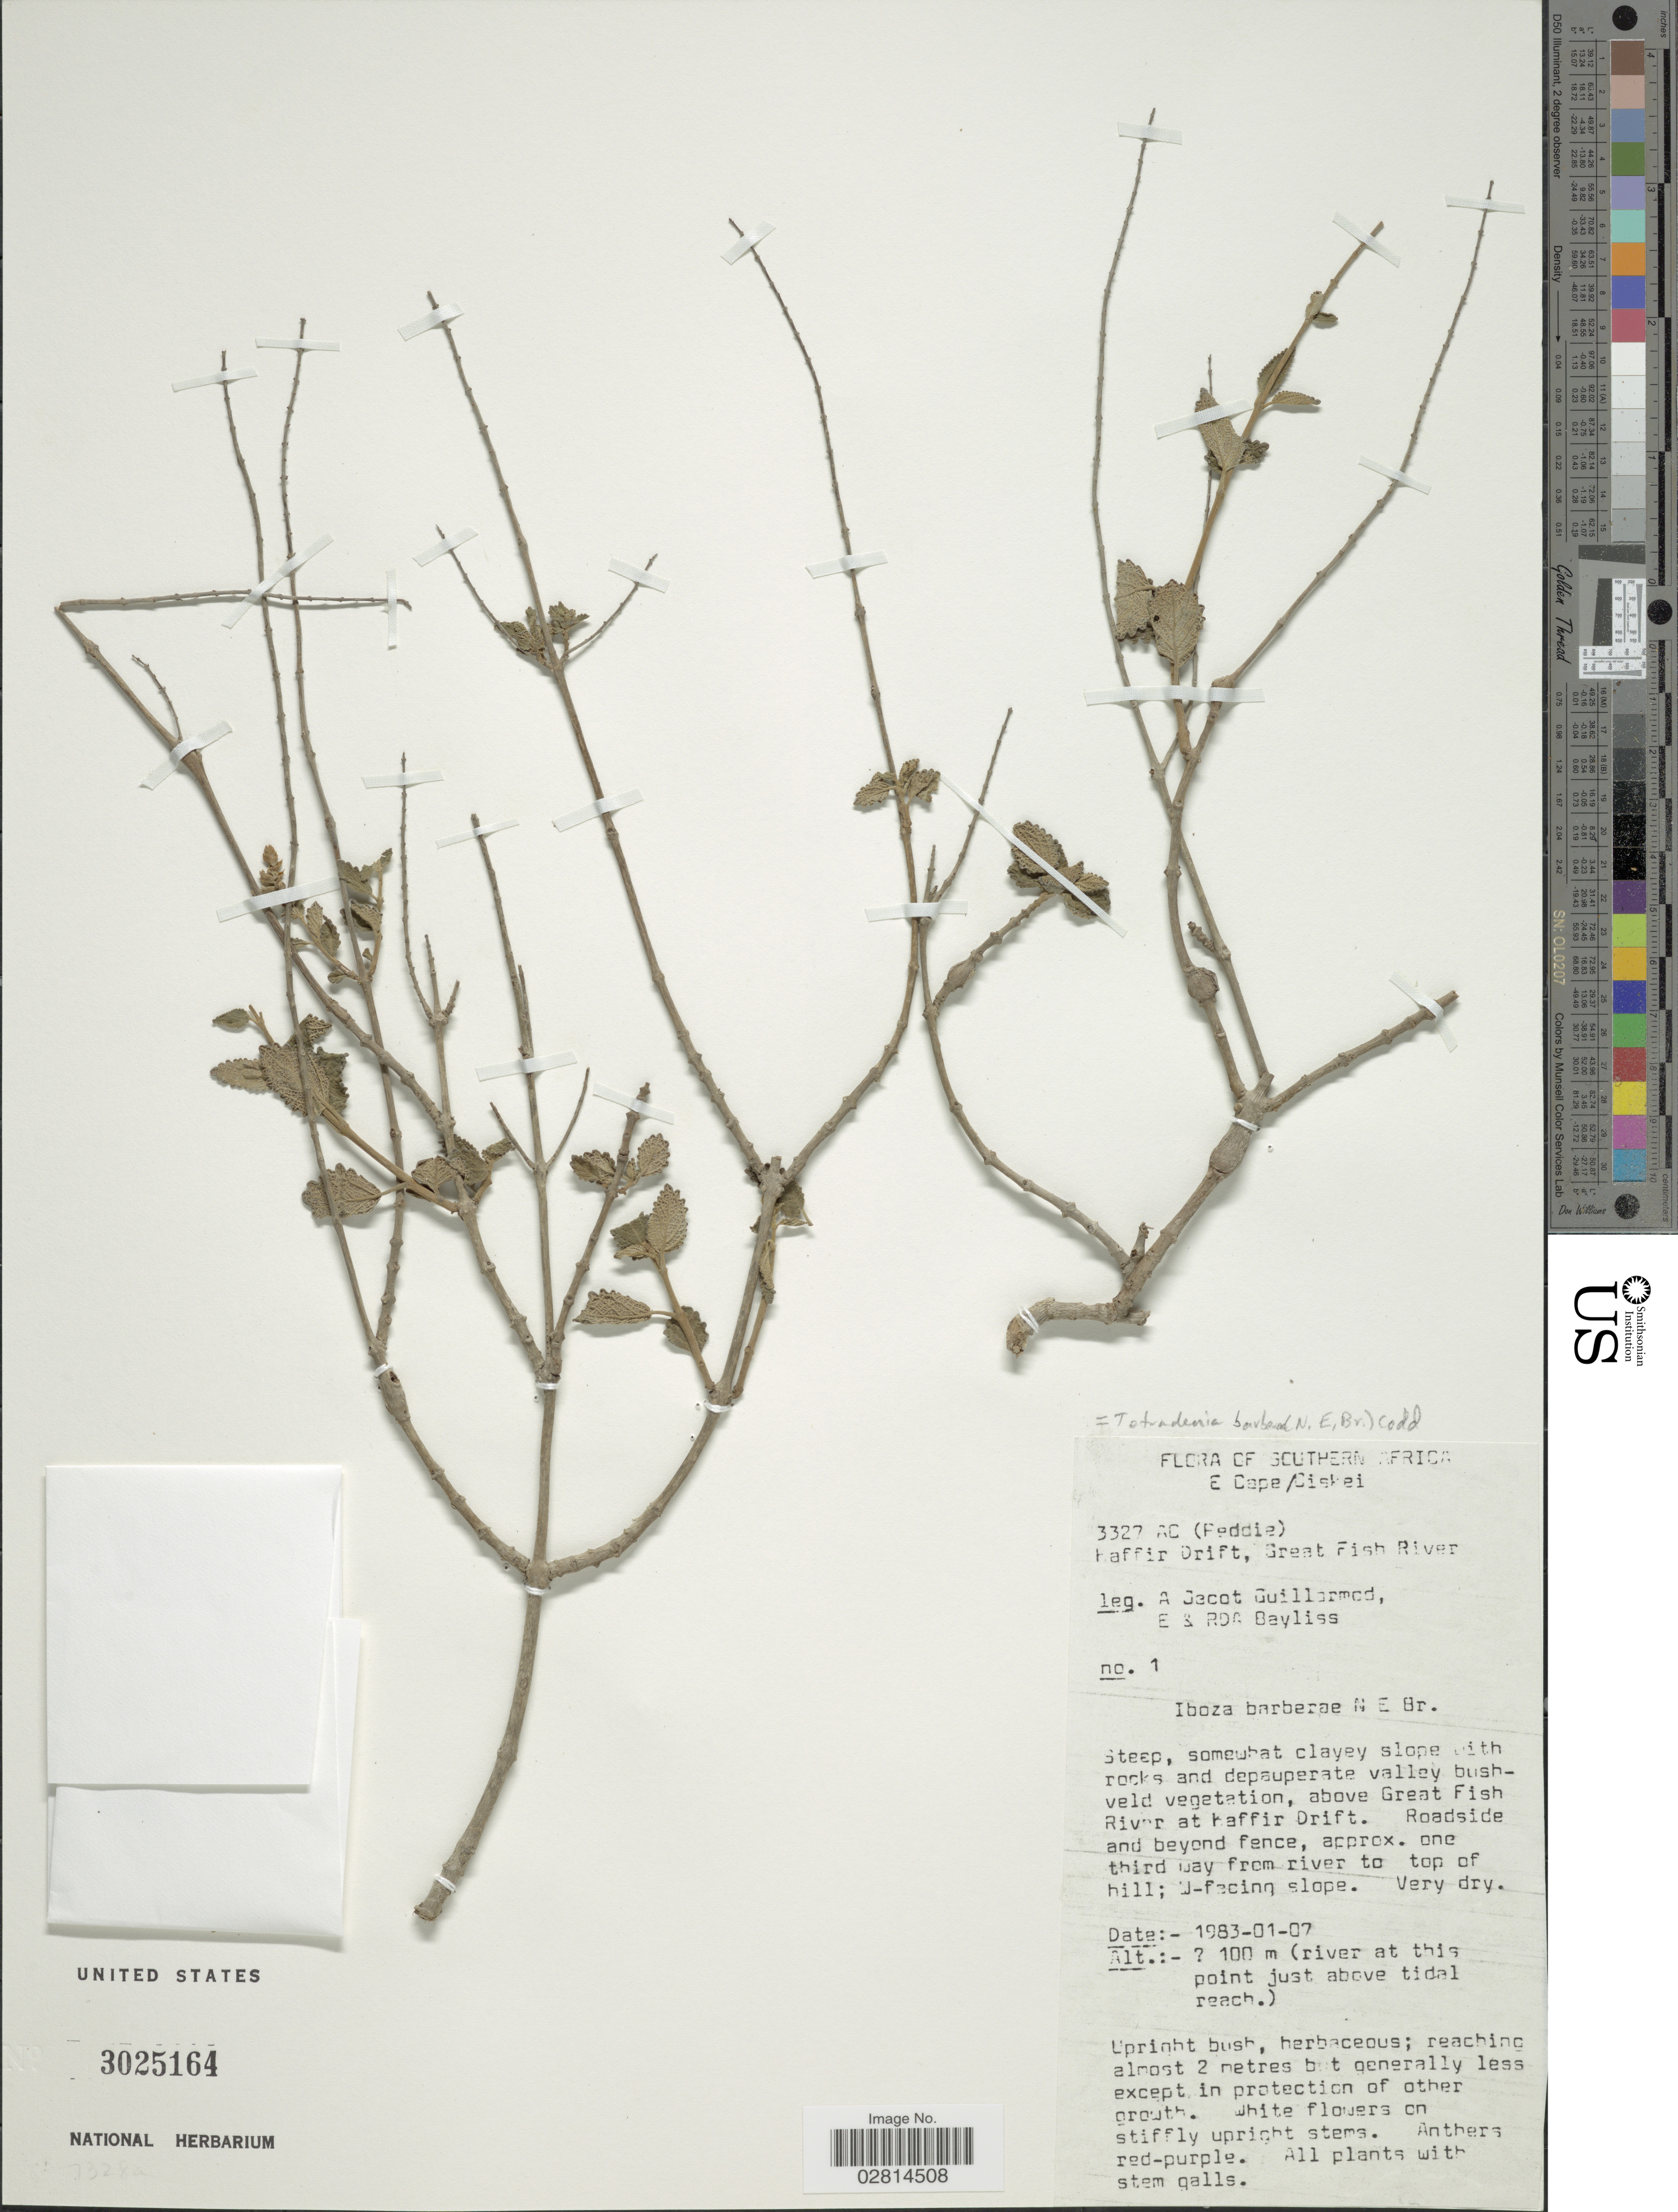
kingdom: Plantae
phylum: Tracheophyta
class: Magnoliopsida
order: Lamiales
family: Lamiaceae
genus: Tetradenia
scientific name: Tetradenia barberae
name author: (N.E. Br.) Codd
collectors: A. F. M. G. Jacot-Guillarmod, E. Bayliss & R. Bayliss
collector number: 1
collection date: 1983-01-07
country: South Africa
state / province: Eastern Cape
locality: Southern Africa. E Cape/Ciskei. 3327 AC (Feddie). Kaffir DRift, Great Fish river. Iboza barberae N E Br.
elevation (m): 100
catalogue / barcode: US 3025164